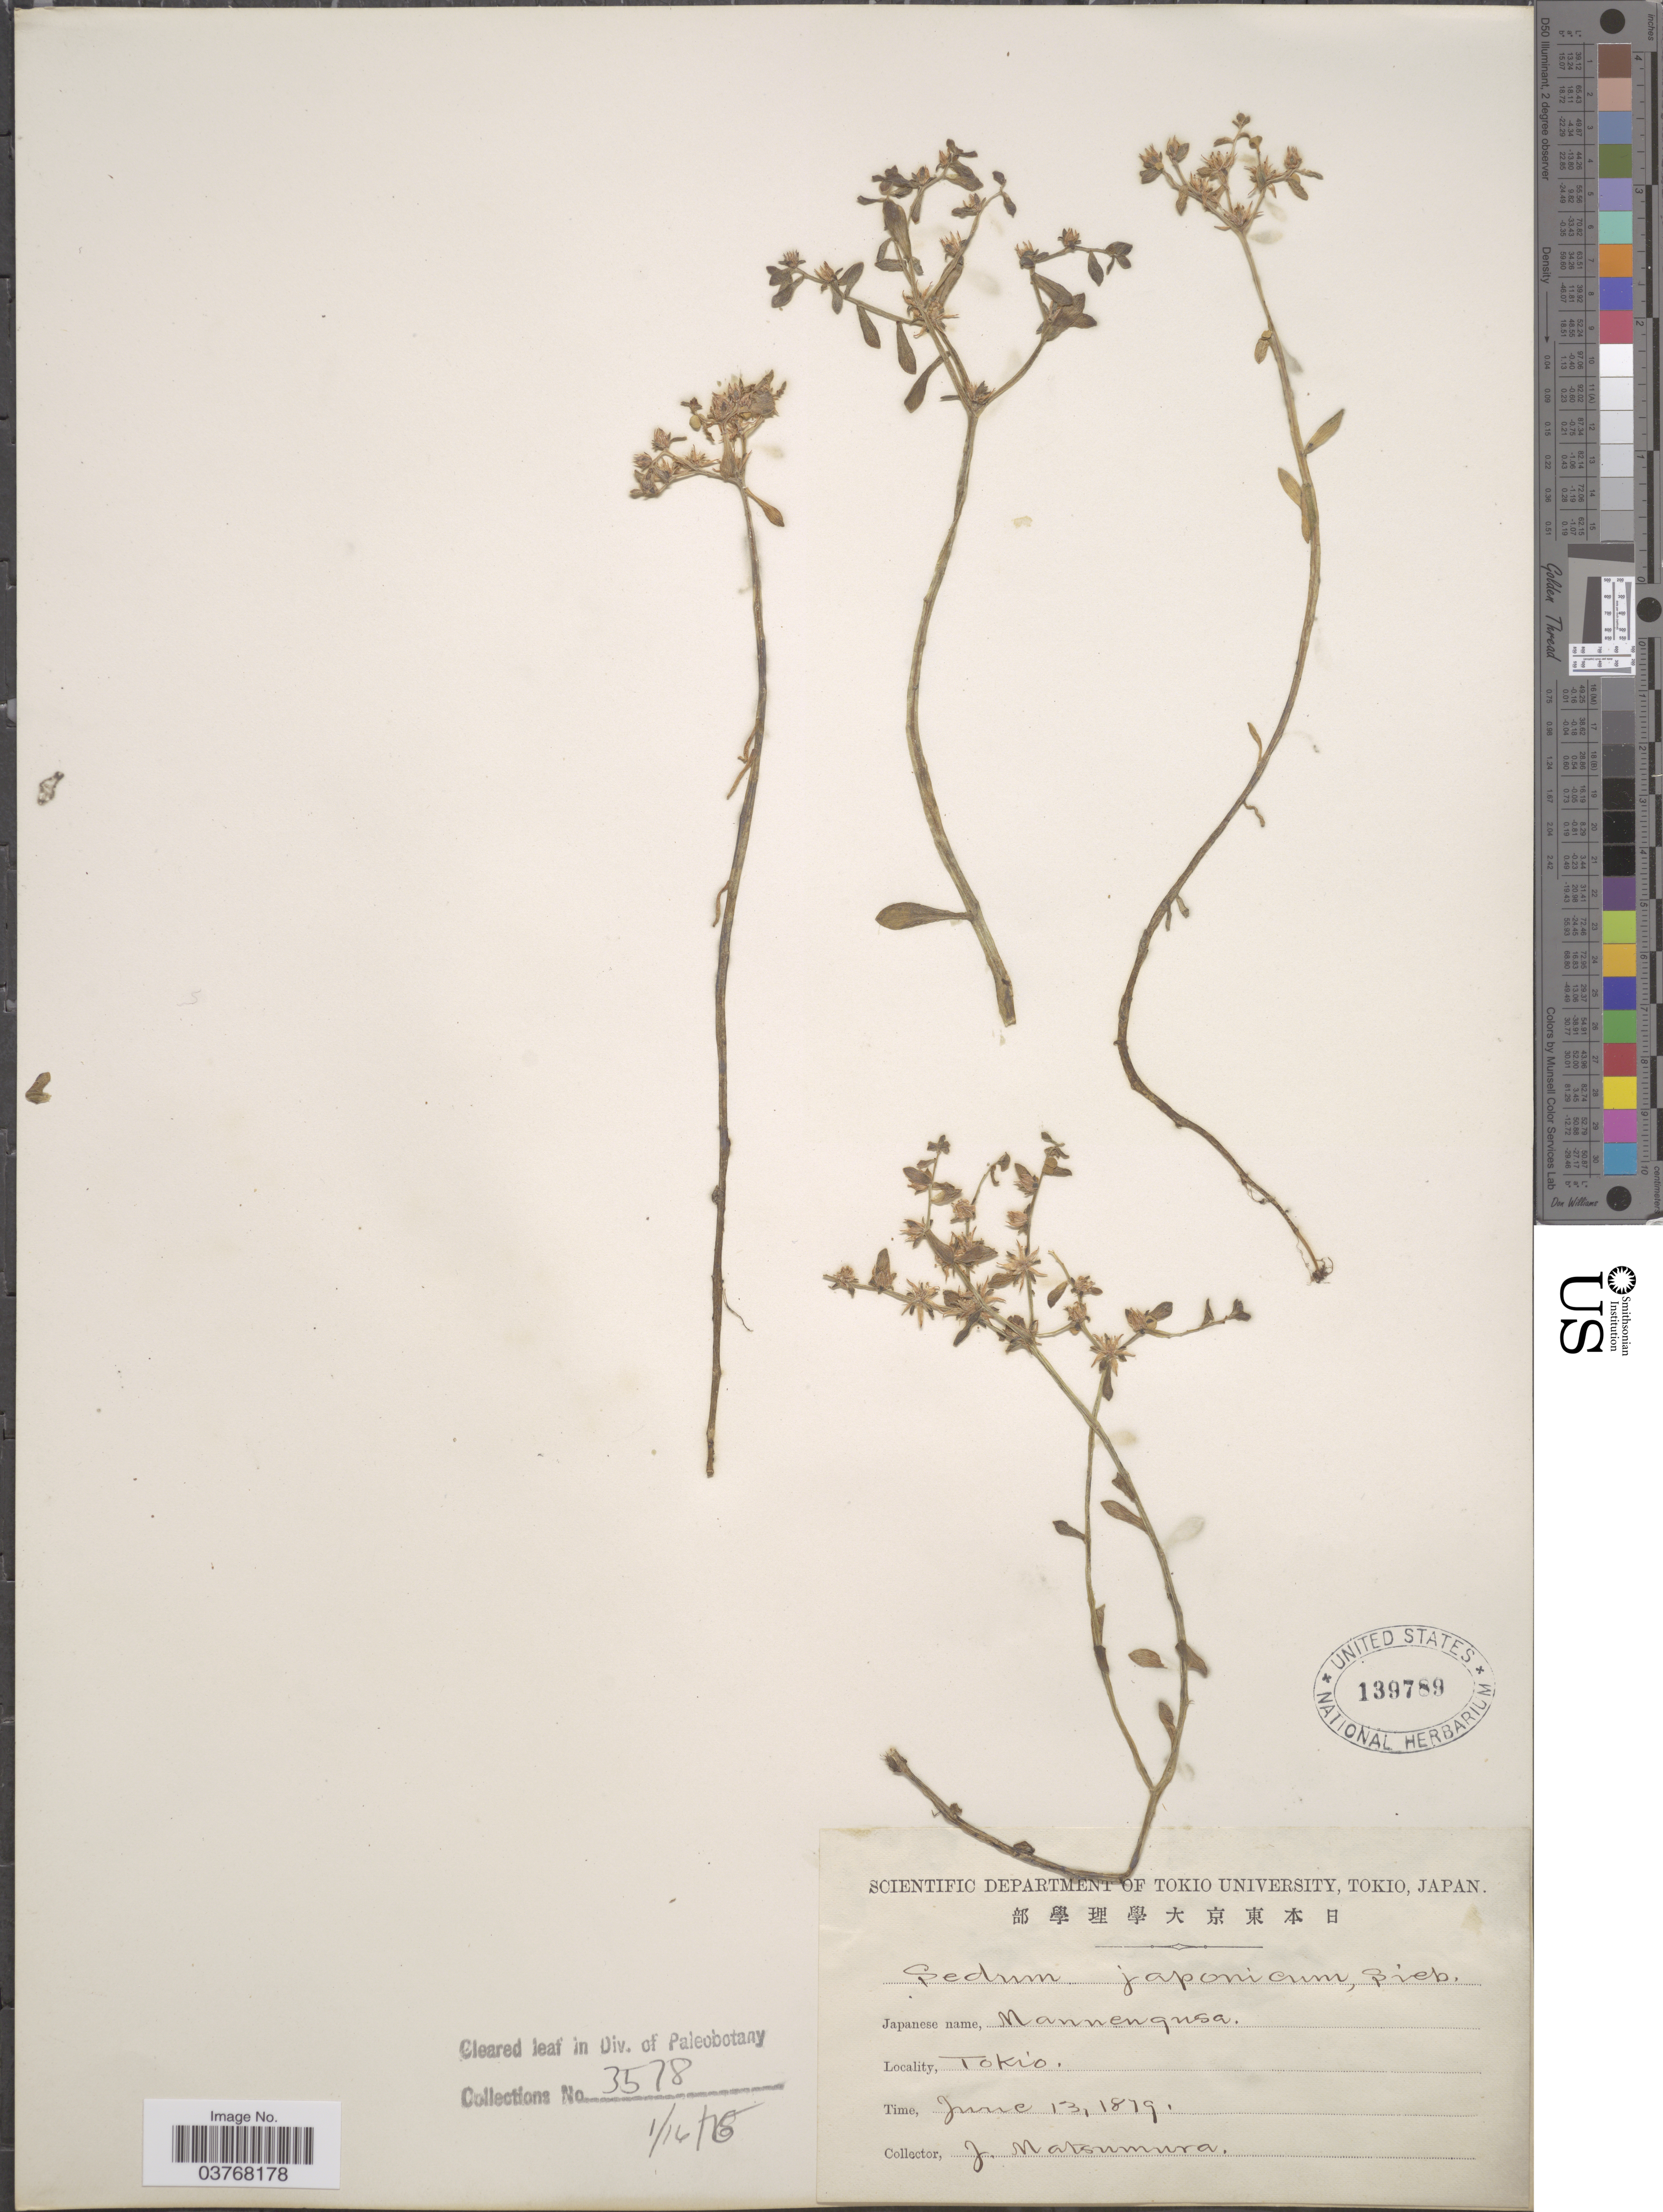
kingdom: Plantae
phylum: Tracheophyta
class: Magnoliopsida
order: Saxifragales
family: Crassulaceae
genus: Sedum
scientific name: Sedum japonicum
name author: Siebold ex Miq.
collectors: J. Matsumura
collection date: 1879-06-13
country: Japan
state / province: Tokyo, Federal City of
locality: Tokio.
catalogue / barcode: US 139789